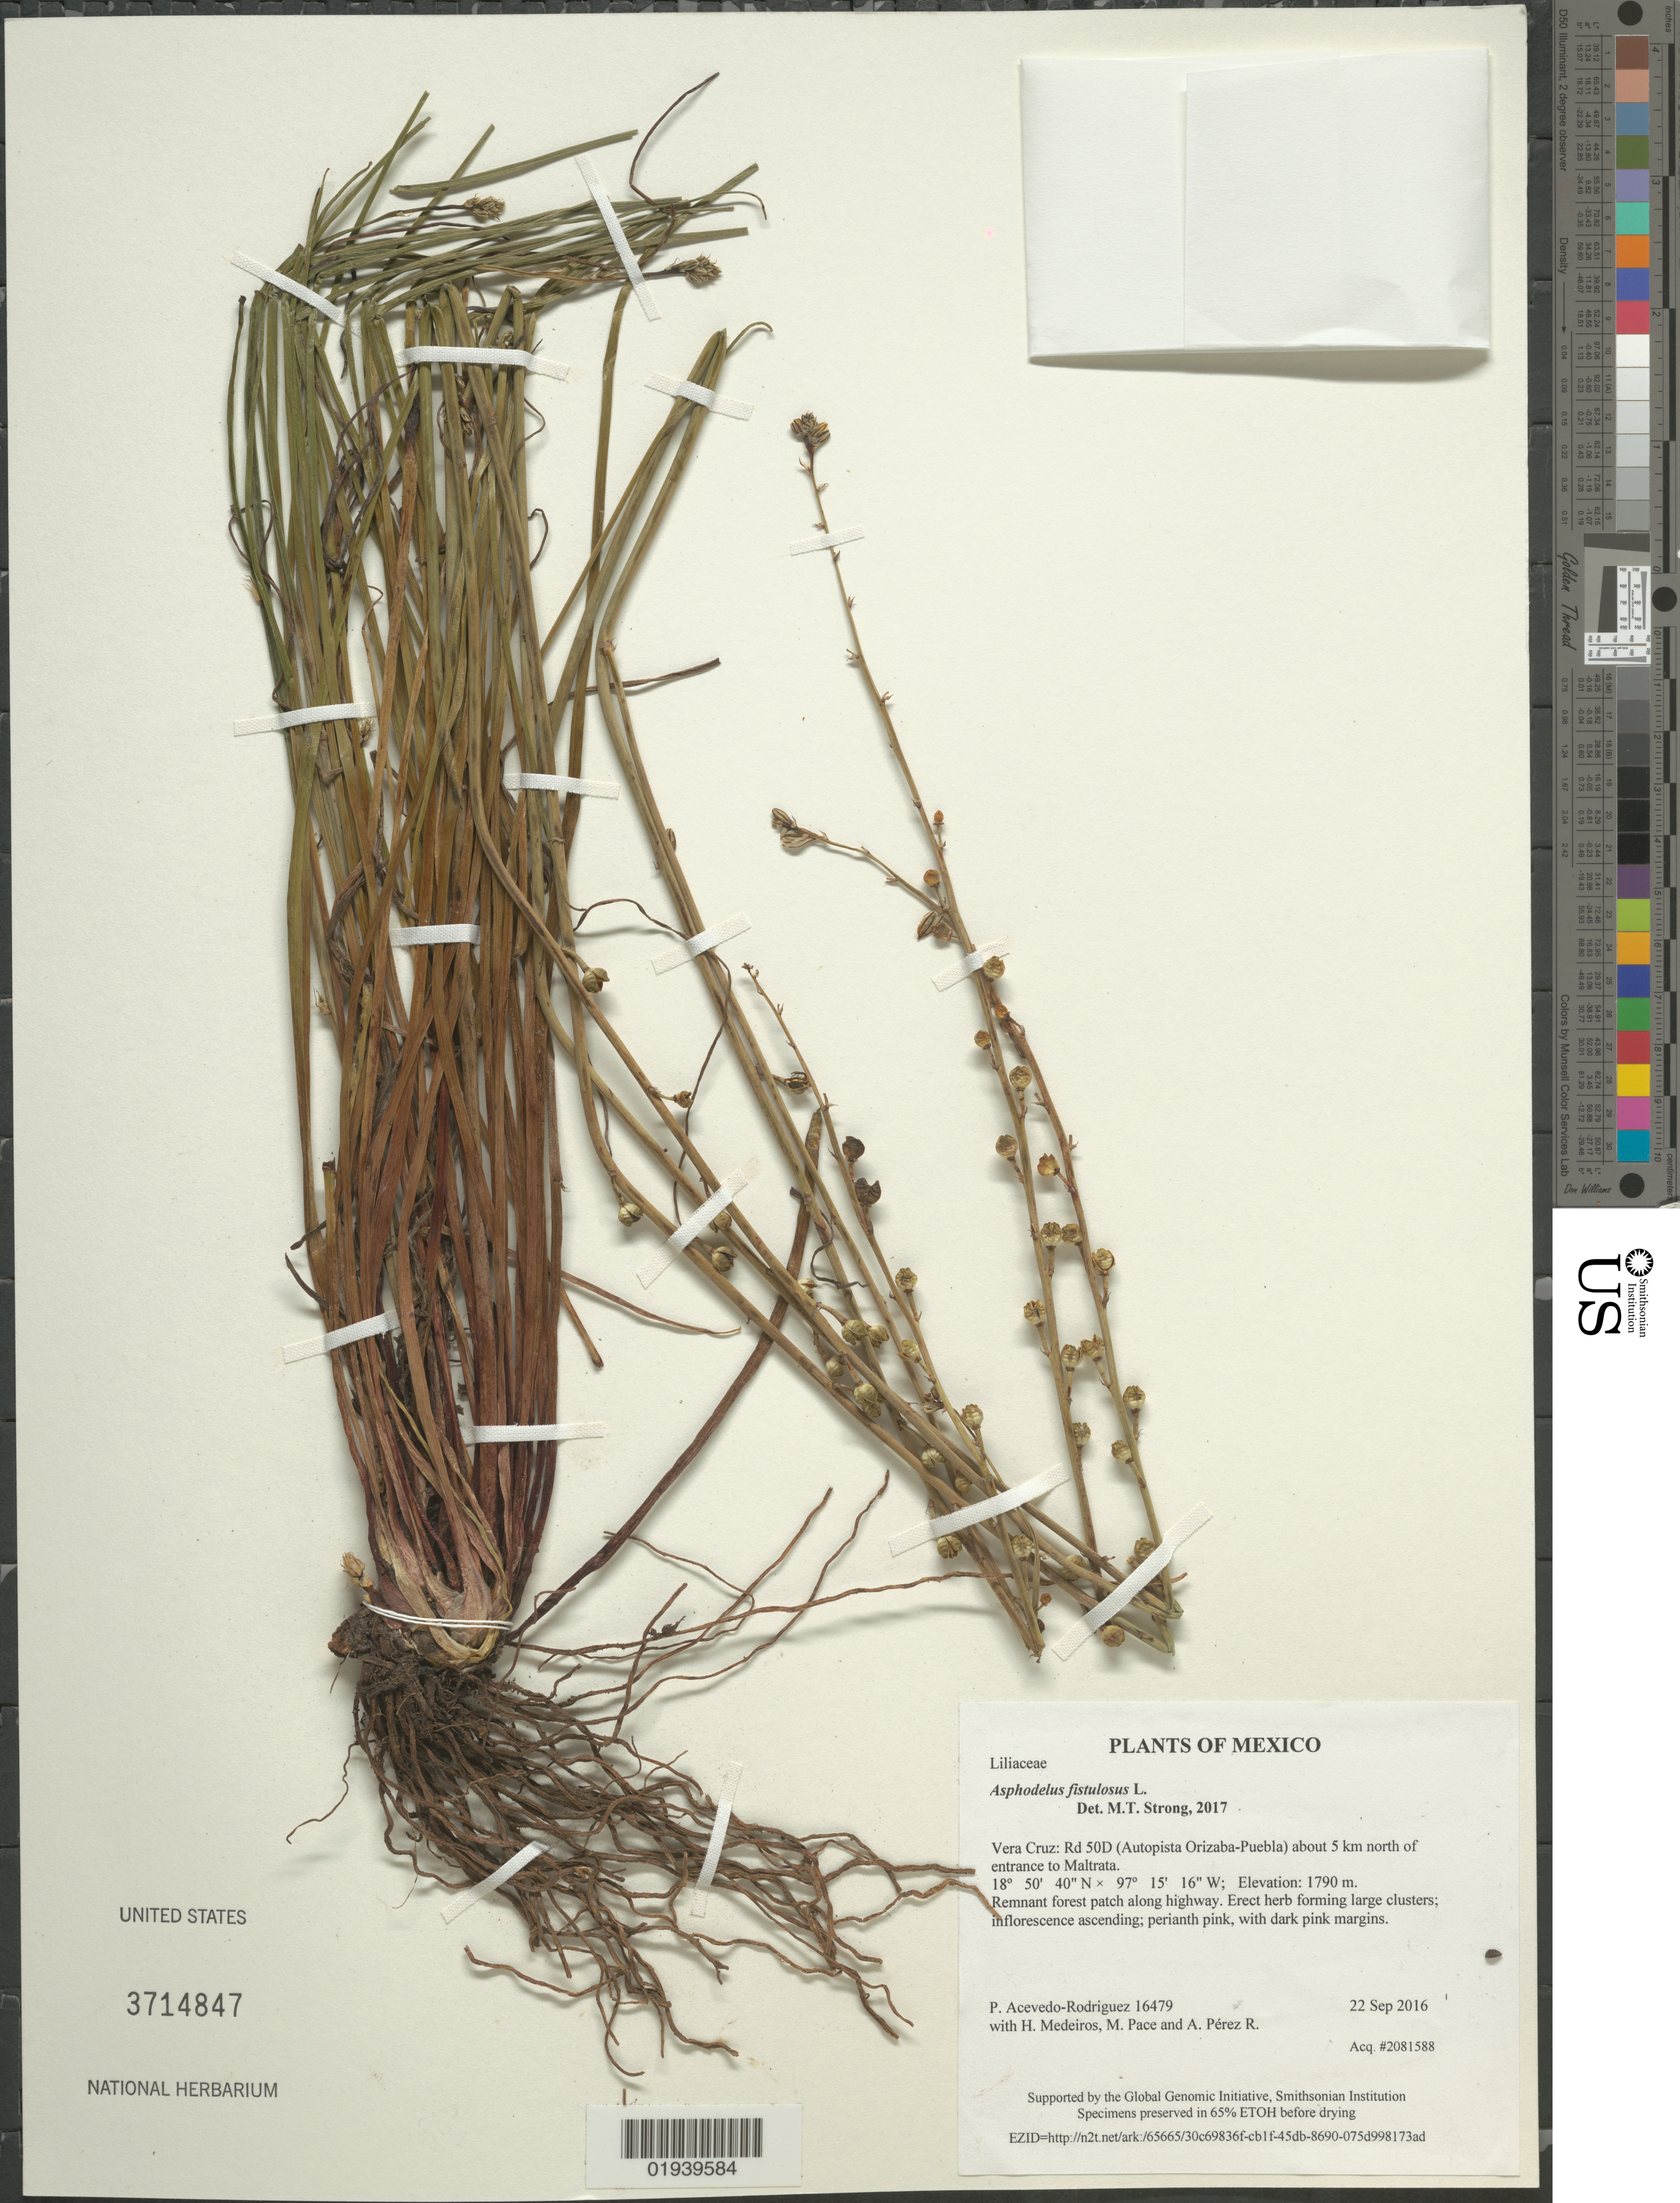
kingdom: Plantae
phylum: Tracheophyta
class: Liliopsida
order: Asparagales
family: Asphodelaceae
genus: Asphodelus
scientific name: Asphodelus fistulosus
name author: L.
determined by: Strong, M. T., (US), Smithsonian Institution - National Museum of Natural History (UNITED STATES)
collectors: P. Acevedo-Rodr., H. Medeiros, M. R. Pace & A. Pérez R.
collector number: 16479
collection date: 2016-09-22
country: Mexico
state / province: Veracruz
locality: Rd 50D (Autopista Orizaba-PPuebla) about 5 km north of entrance to Maltrata.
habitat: Remnant forest patch along highway.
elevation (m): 1790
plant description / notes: US, NY, K, MO; Leaf tissue sampled for DNA sequencing.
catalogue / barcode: US 3714847